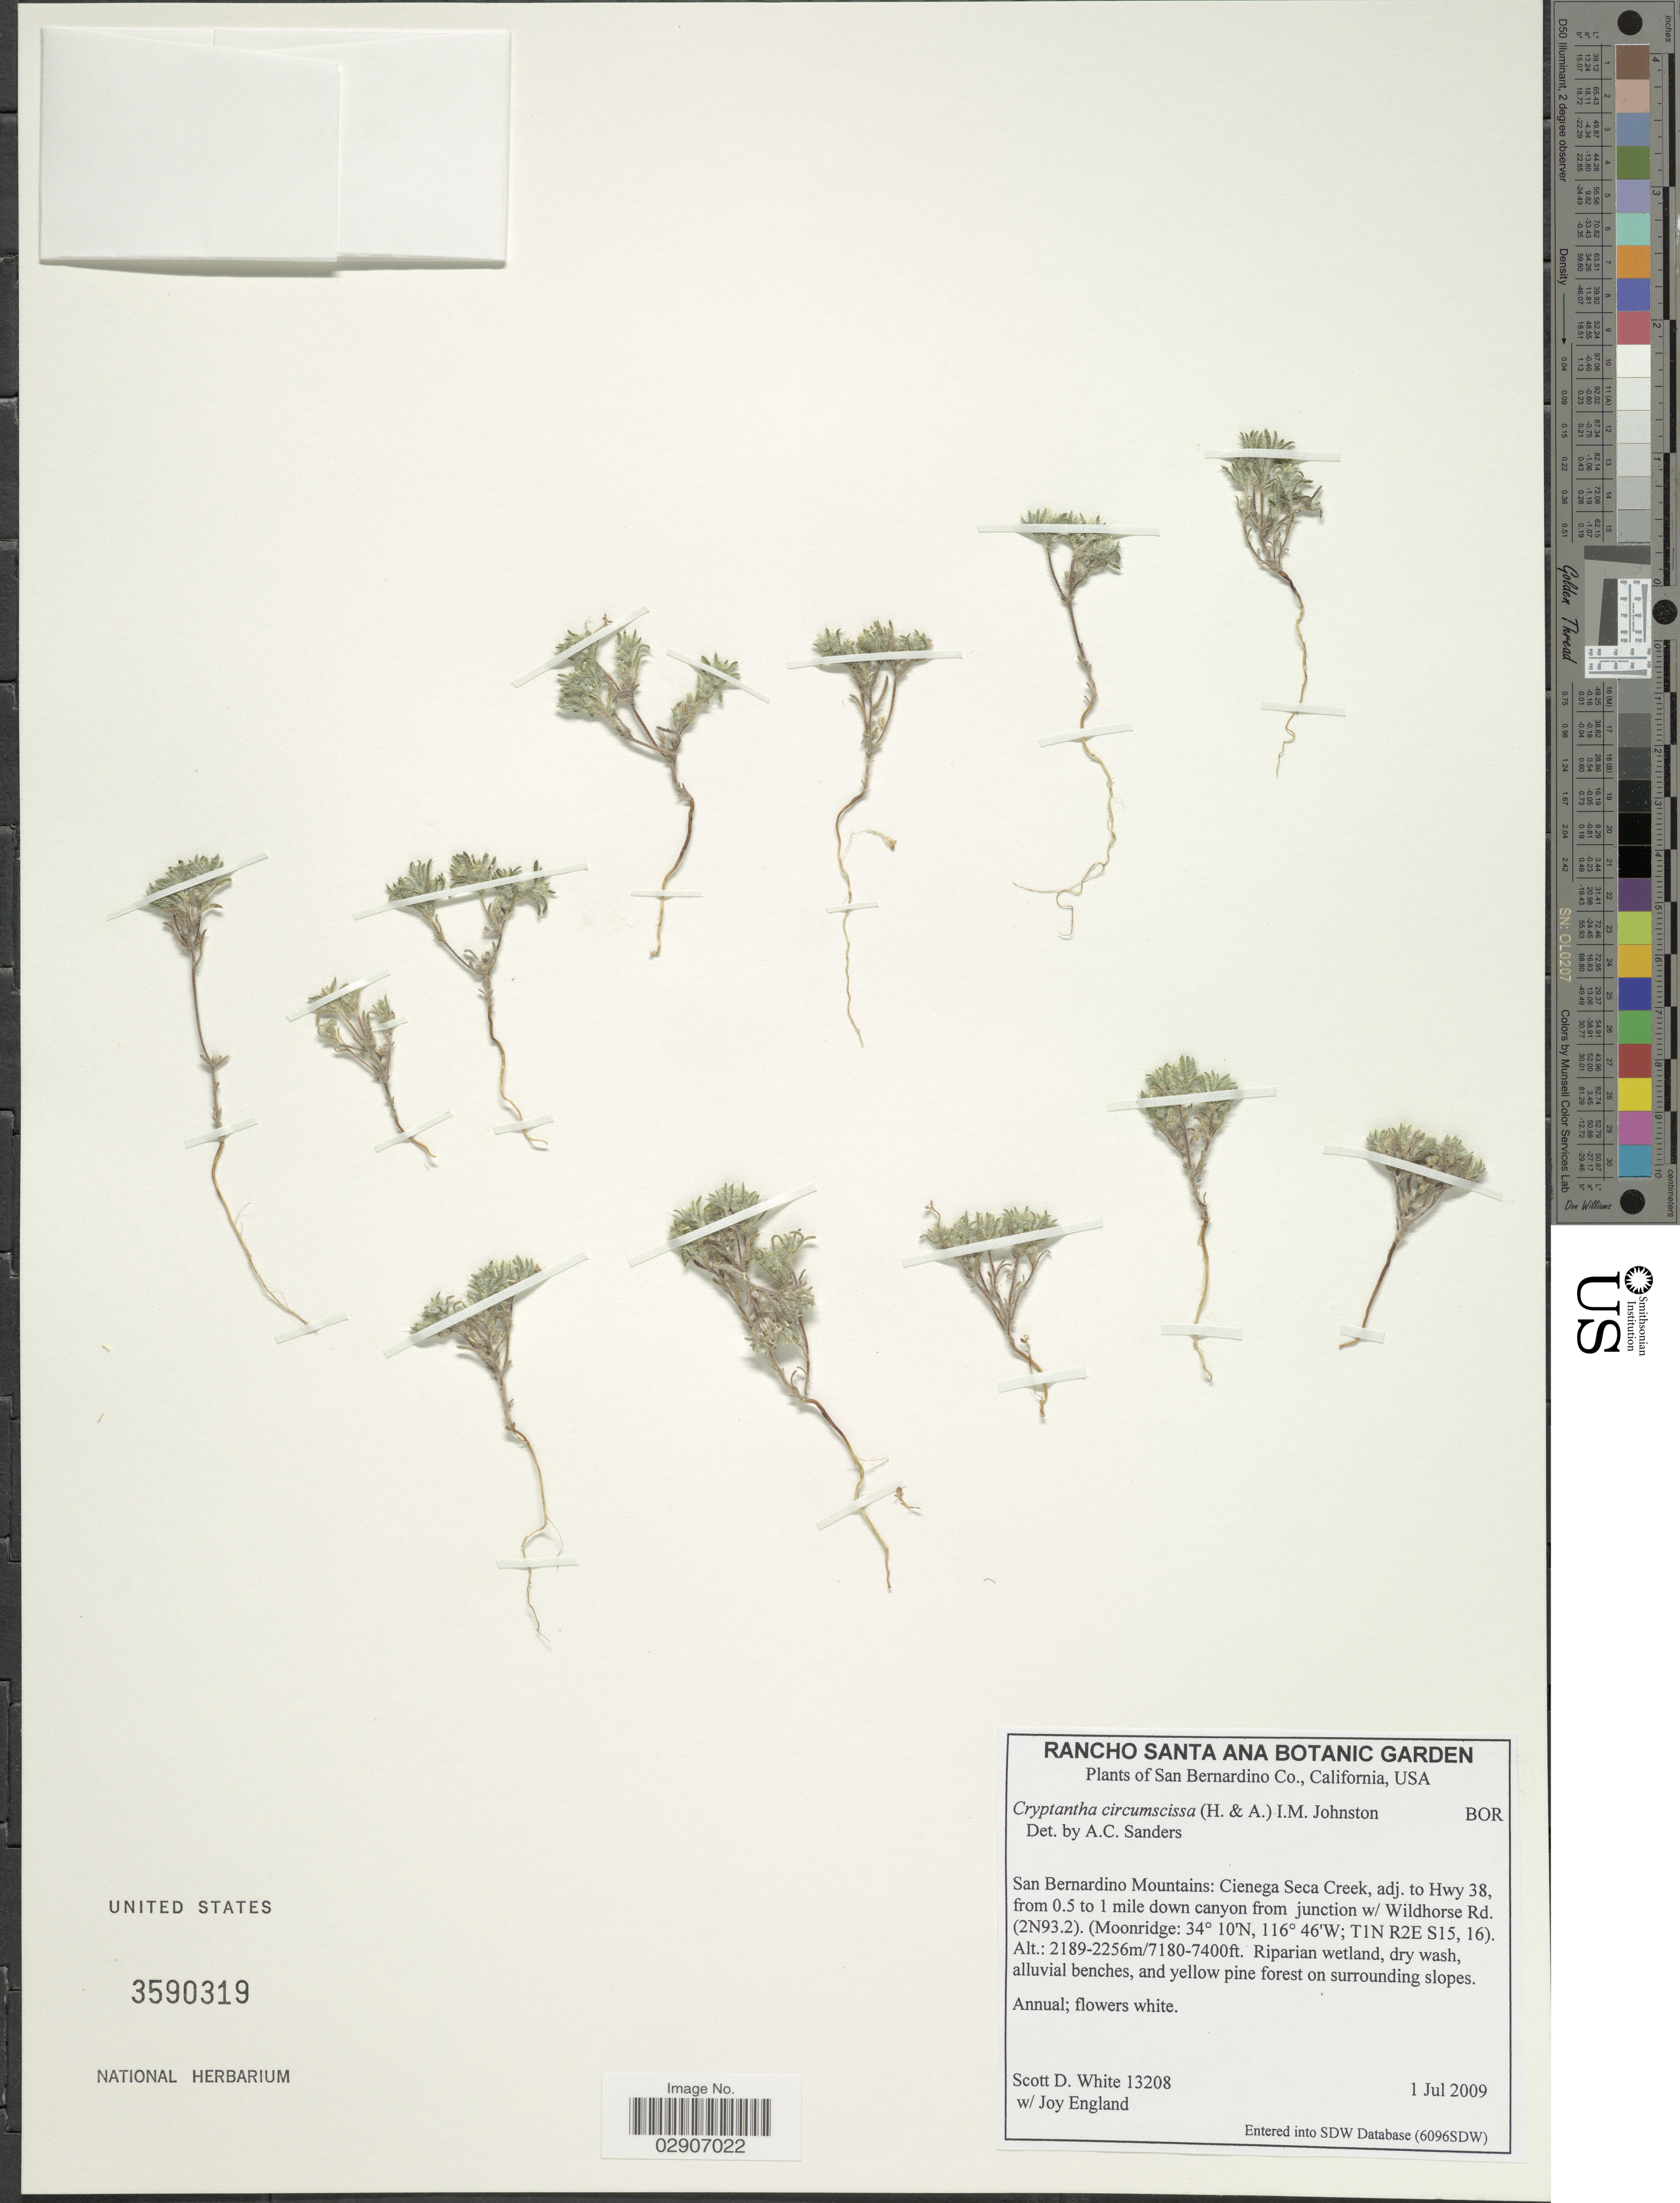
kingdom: Plantae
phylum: Tracheophyta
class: Magnoliopsida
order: Boraginales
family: Boraginaceae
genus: Cryptantha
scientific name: Cryptantha circumscissa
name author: (Hook. & Arn.) I.M. Johnst.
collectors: S. White & J. England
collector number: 13208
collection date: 2009-07-01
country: United States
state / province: California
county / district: San Bernardino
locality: San Bernardino Co. San Bernardino Mountains: Cienega Seca Creek, adj. to Hwy 38 from 0.5 to 1 mile down canyon from junction w/ Wildhorse Rd. (2N93.2). (Moonridge; T1N R2E S15, 16).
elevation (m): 2189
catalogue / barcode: US 3590319